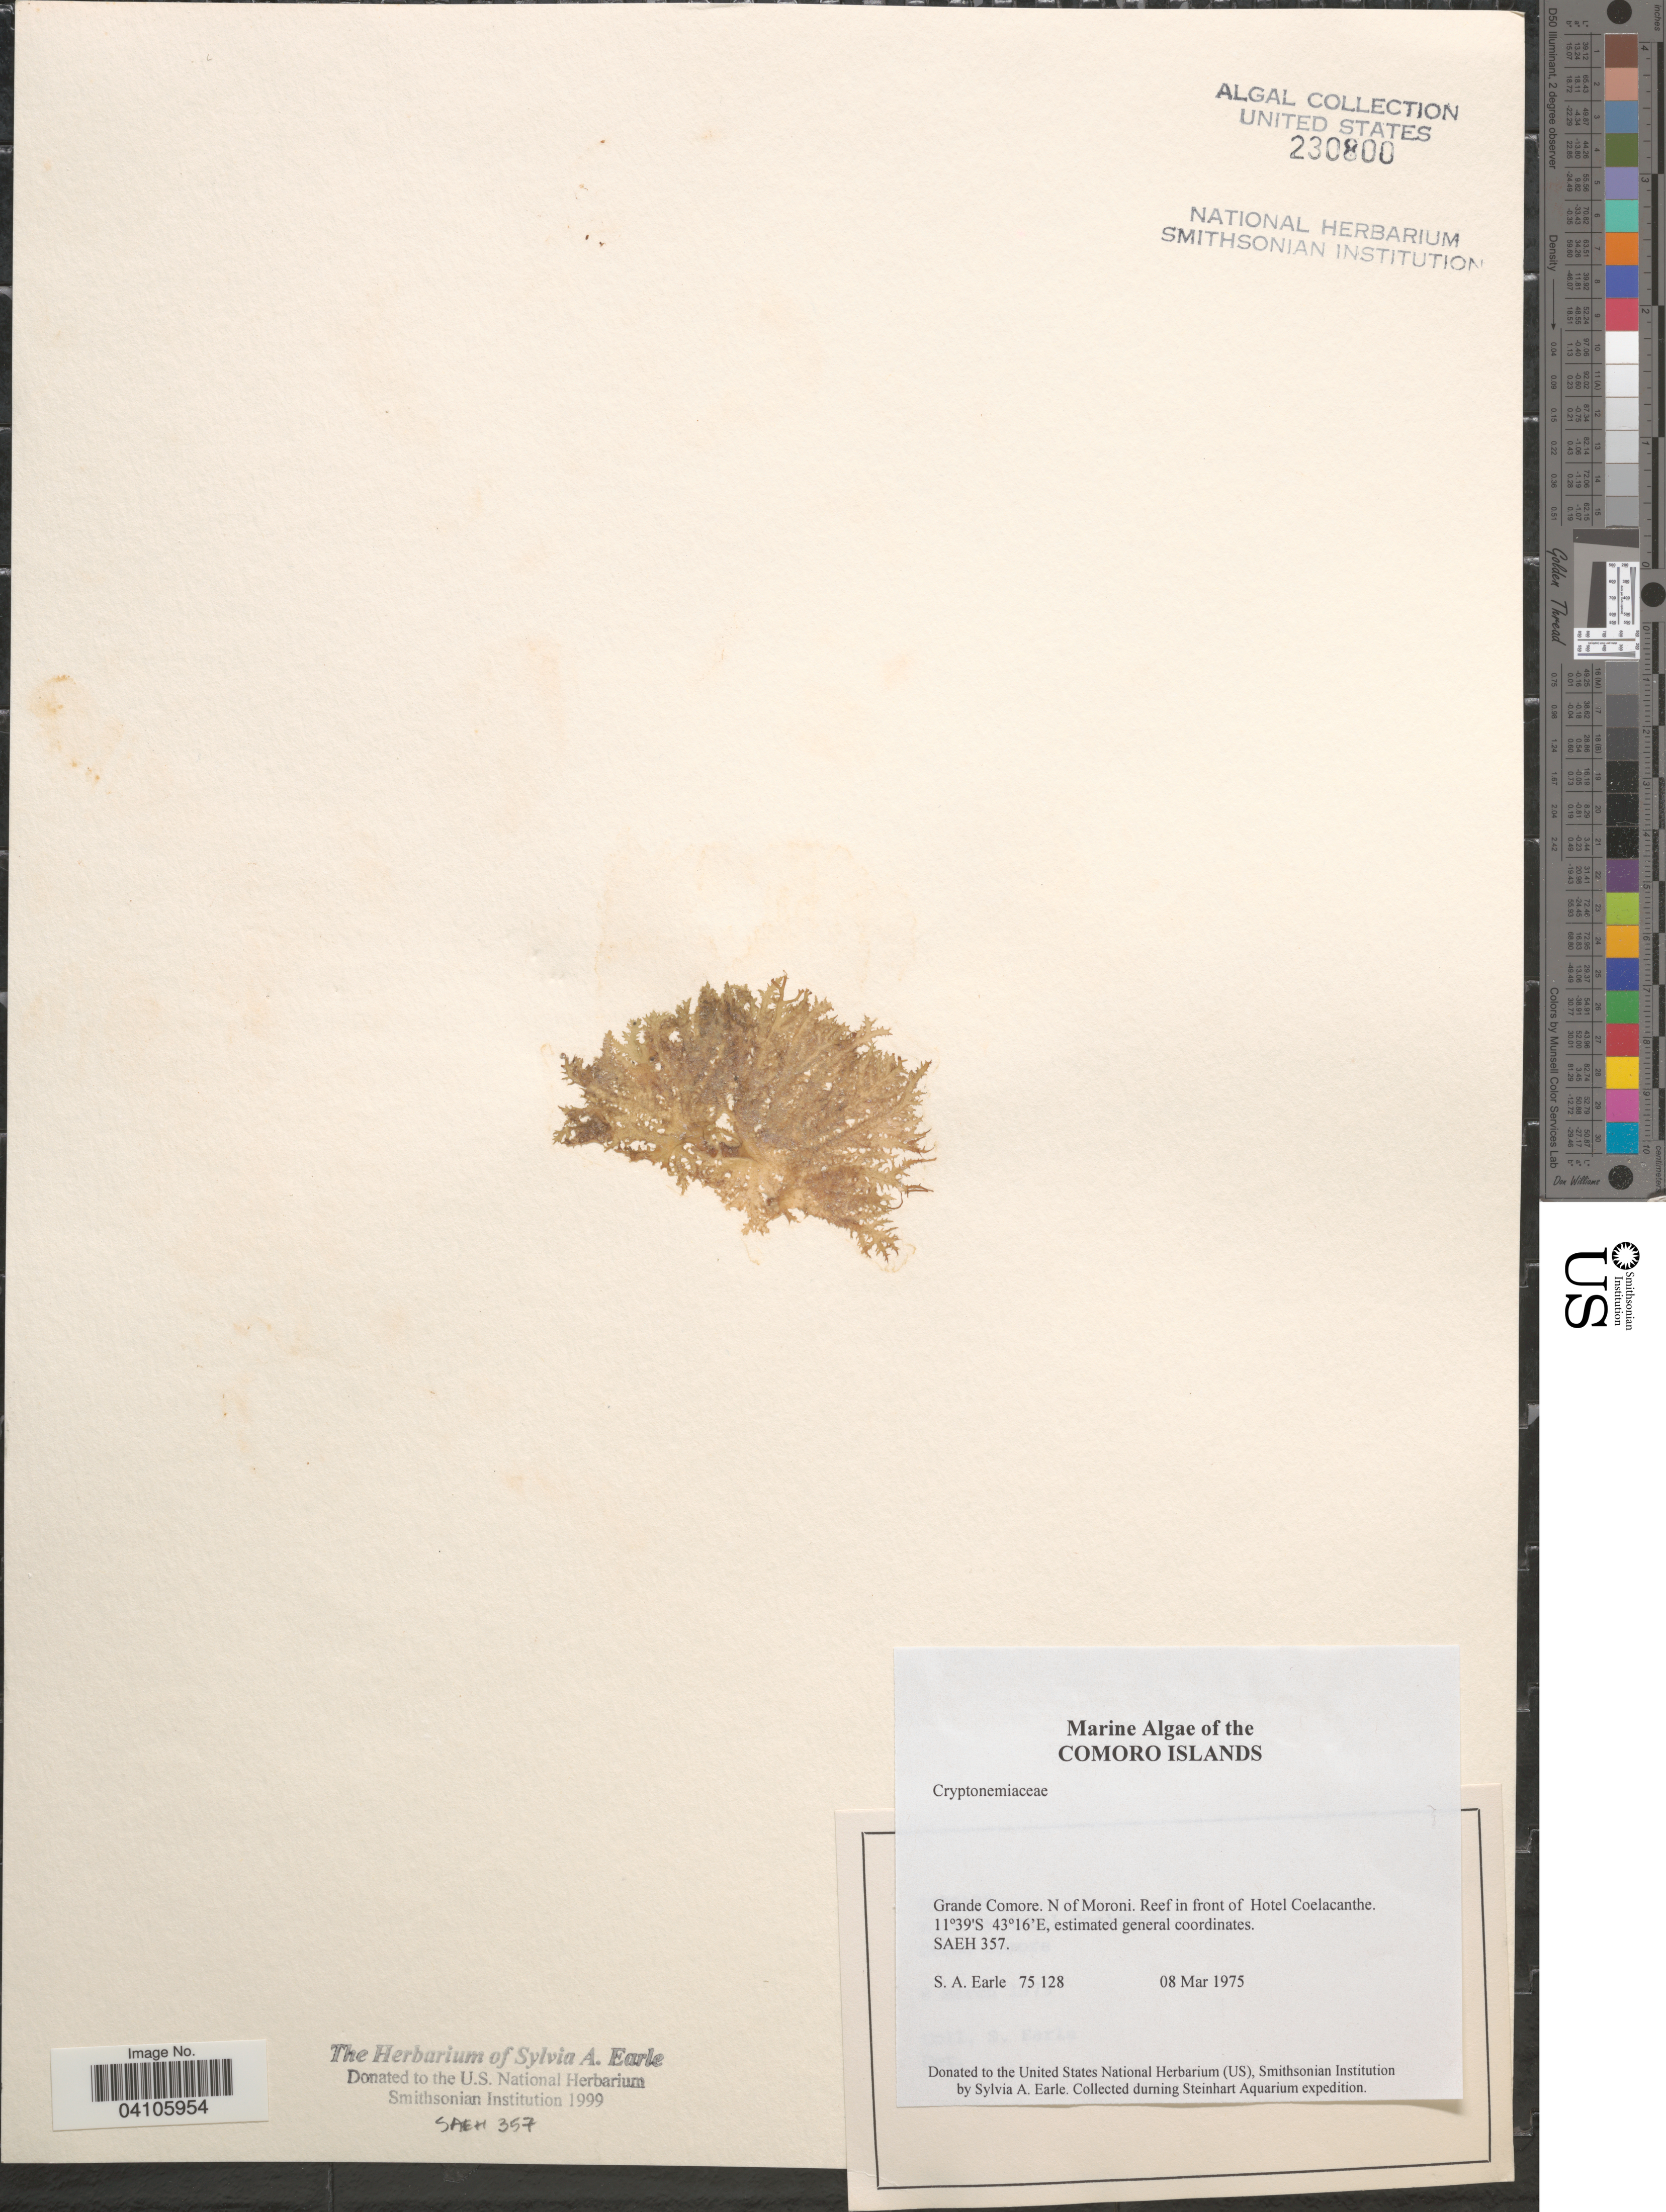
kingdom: Plantae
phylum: Rhodophyta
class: Florideophyceae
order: Cryptonemiales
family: Cryptonemiaceae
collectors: S. A. Earle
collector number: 75128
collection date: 1975-03-08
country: Comoros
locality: Grande Comore. N of Moroni. Reef in front of Hotel Coelacanthe. Steinhart Aquarium expedition.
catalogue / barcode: US 230800